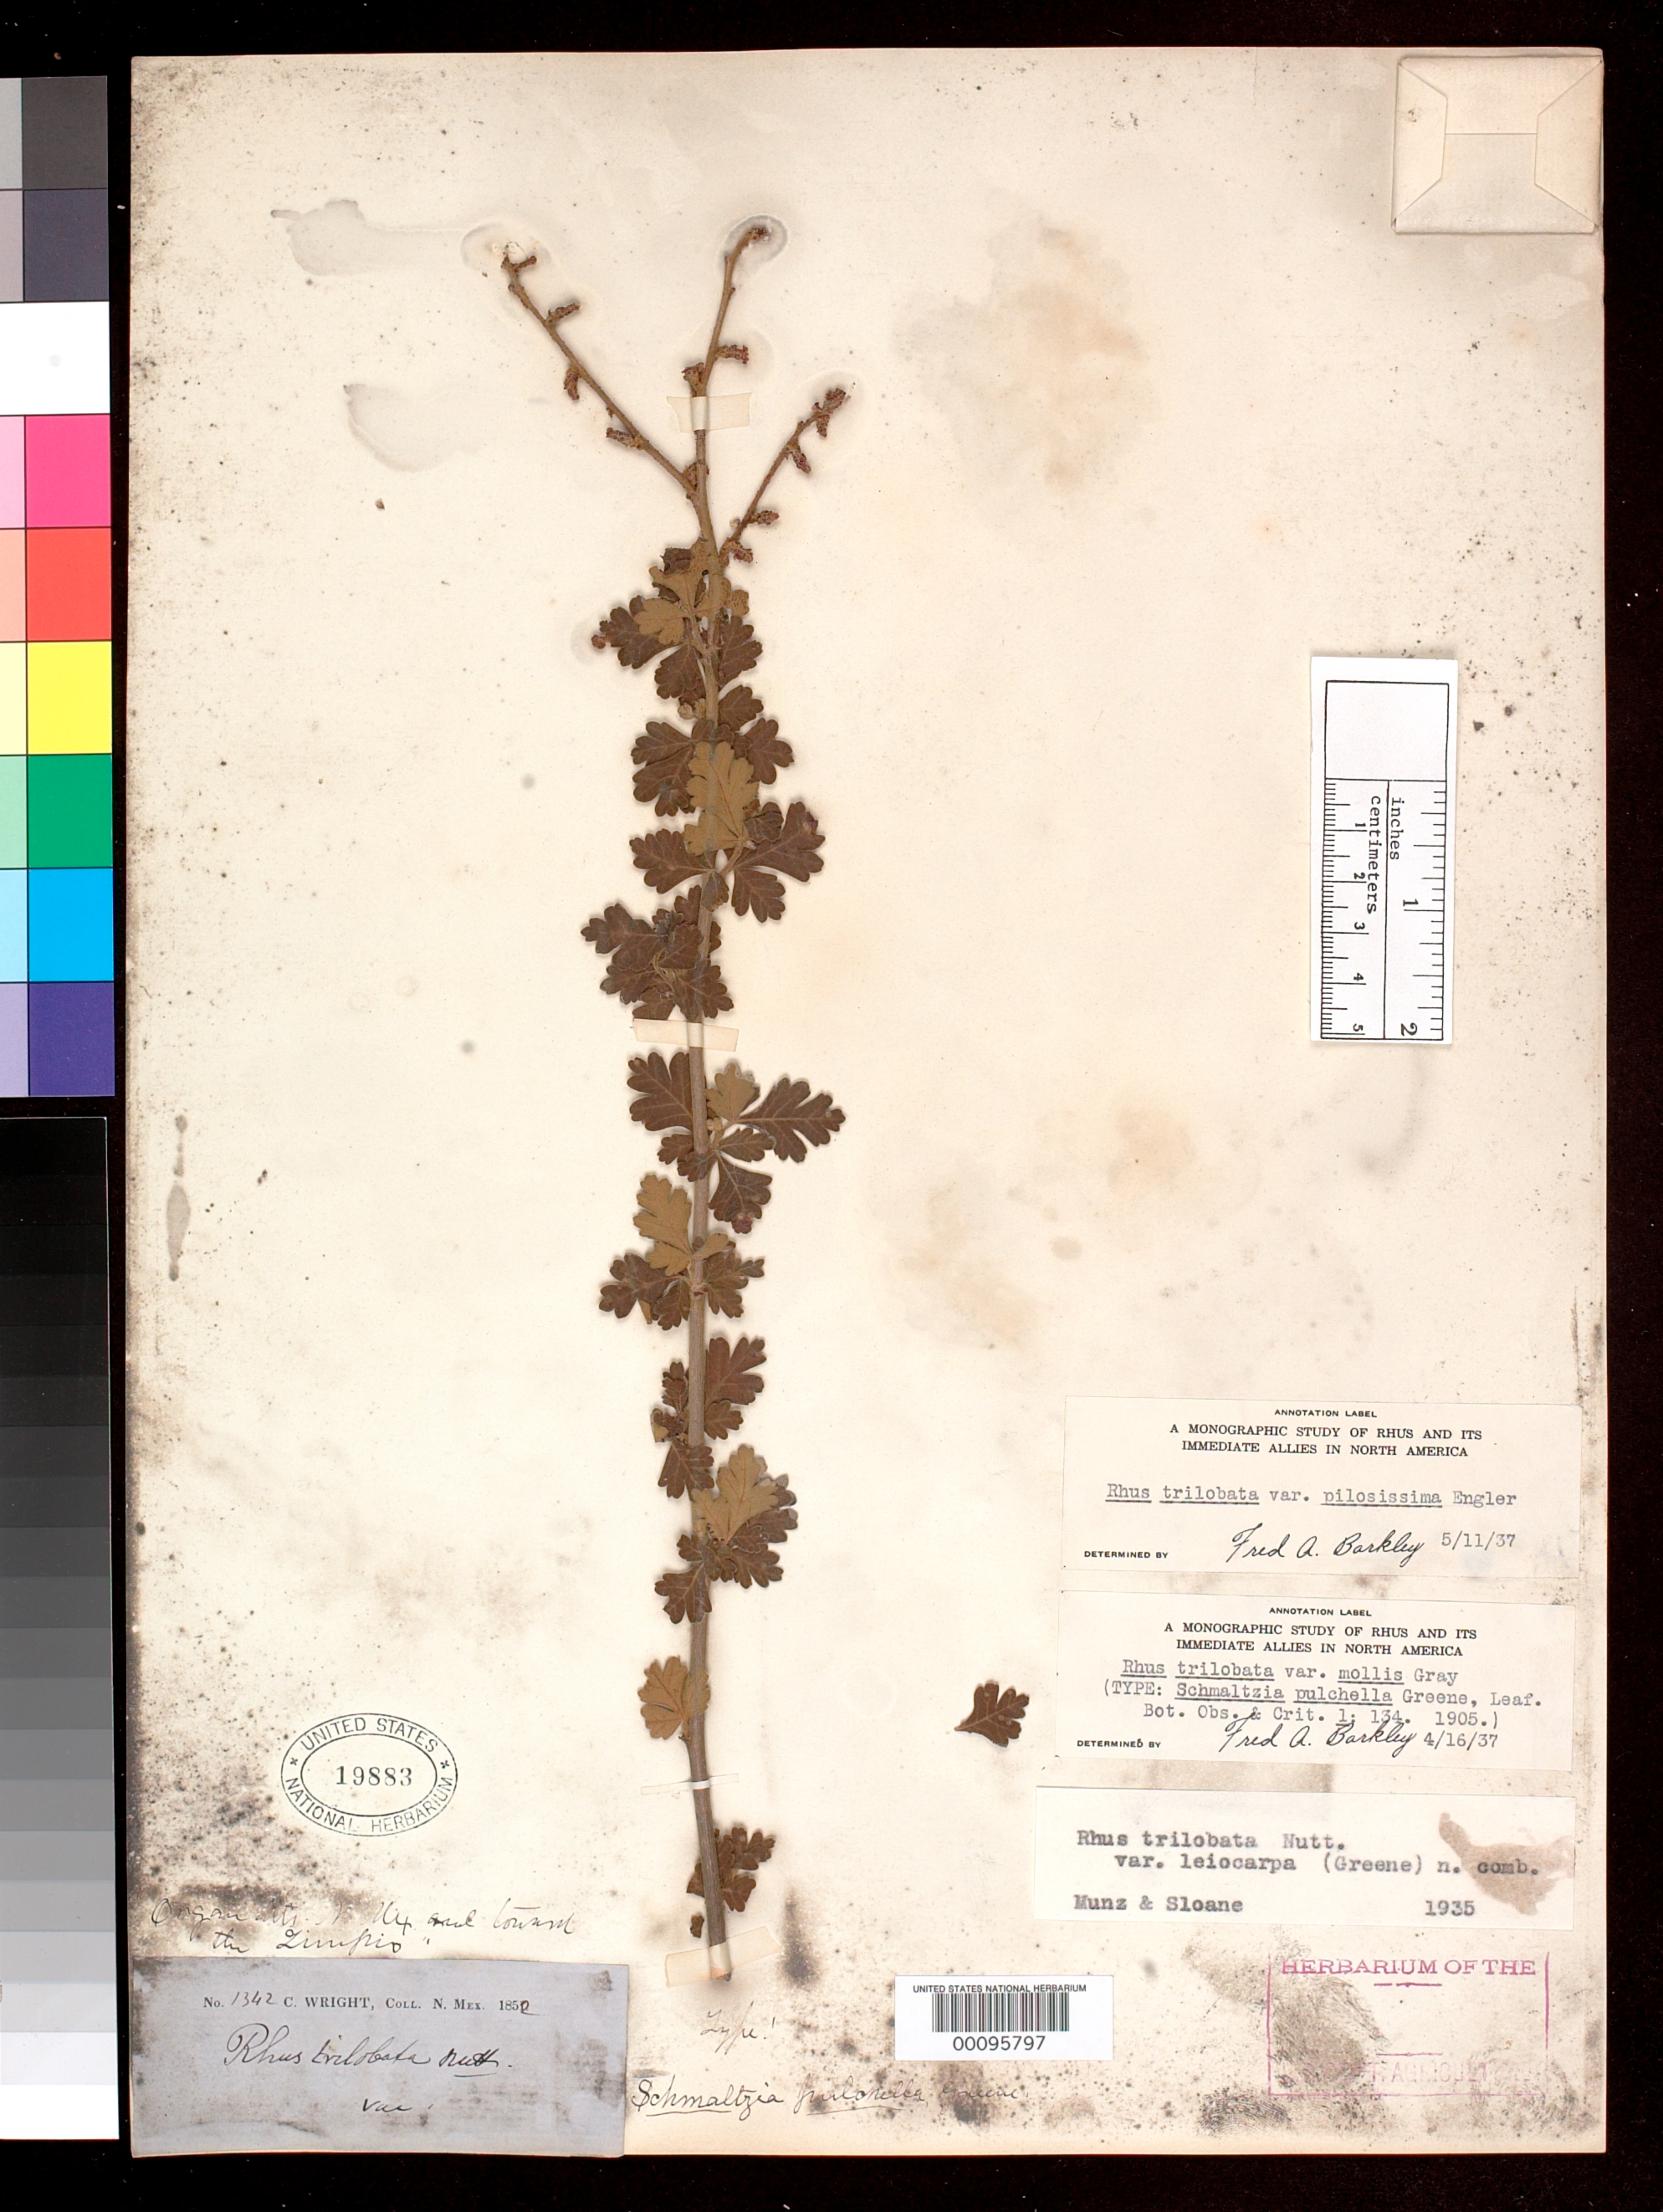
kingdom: Plantae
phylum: Tracheophyta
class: Magnoliopsida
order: Sapindales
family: Anacardiaceae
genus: Schmaltzia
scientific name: Schmaltzia pulchella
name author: Greene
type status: Holotype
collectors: C. Wright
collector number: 1342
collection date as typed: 1852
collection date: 1852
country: United States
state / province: Texas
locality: Toward Rio Limpio.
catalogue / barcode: US 19883